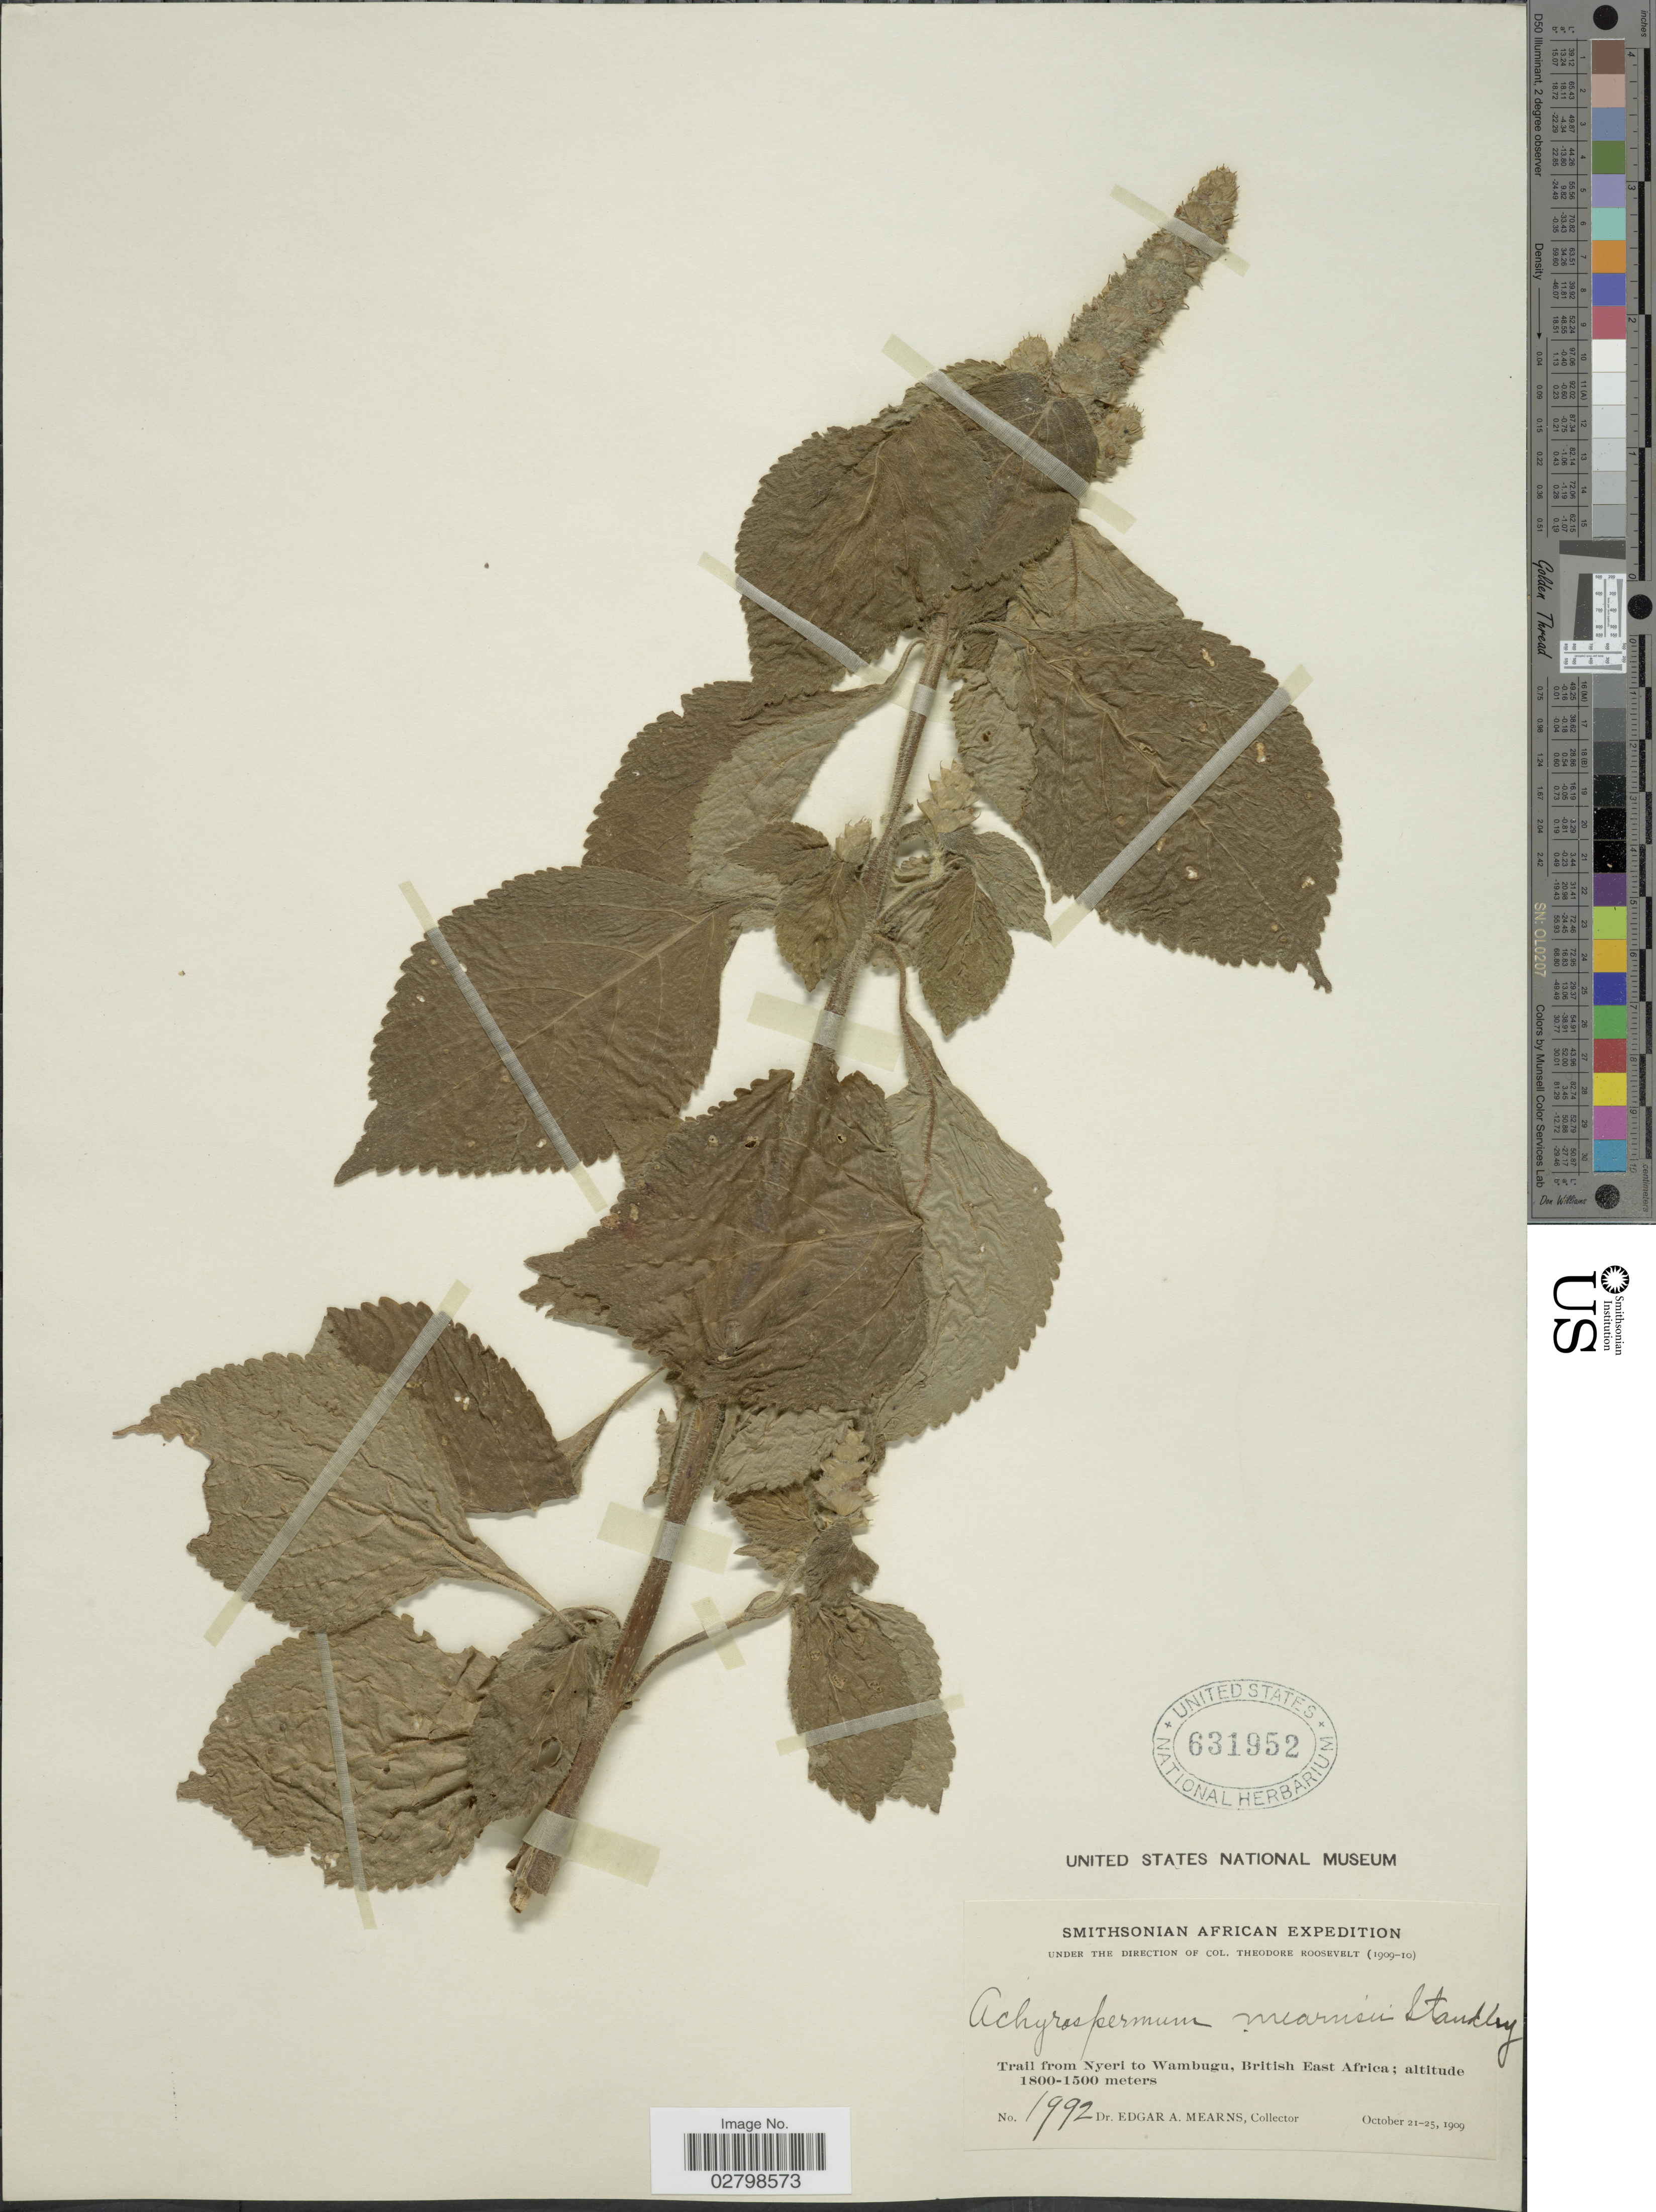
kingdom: Plantae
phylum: Tracheophyta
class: Magnoliopsida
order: Lamiales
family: Lamiaceae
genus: Achyrospermum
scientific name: Achyrospermum mearnsii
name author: Standl.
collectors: E. A. Mearns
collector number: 1992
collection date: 1909-10-21/1909-10-25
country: Kenya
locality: Trail from Nyeri to Wambugu, British East Africa.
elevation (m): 1500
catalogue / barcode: US 631952